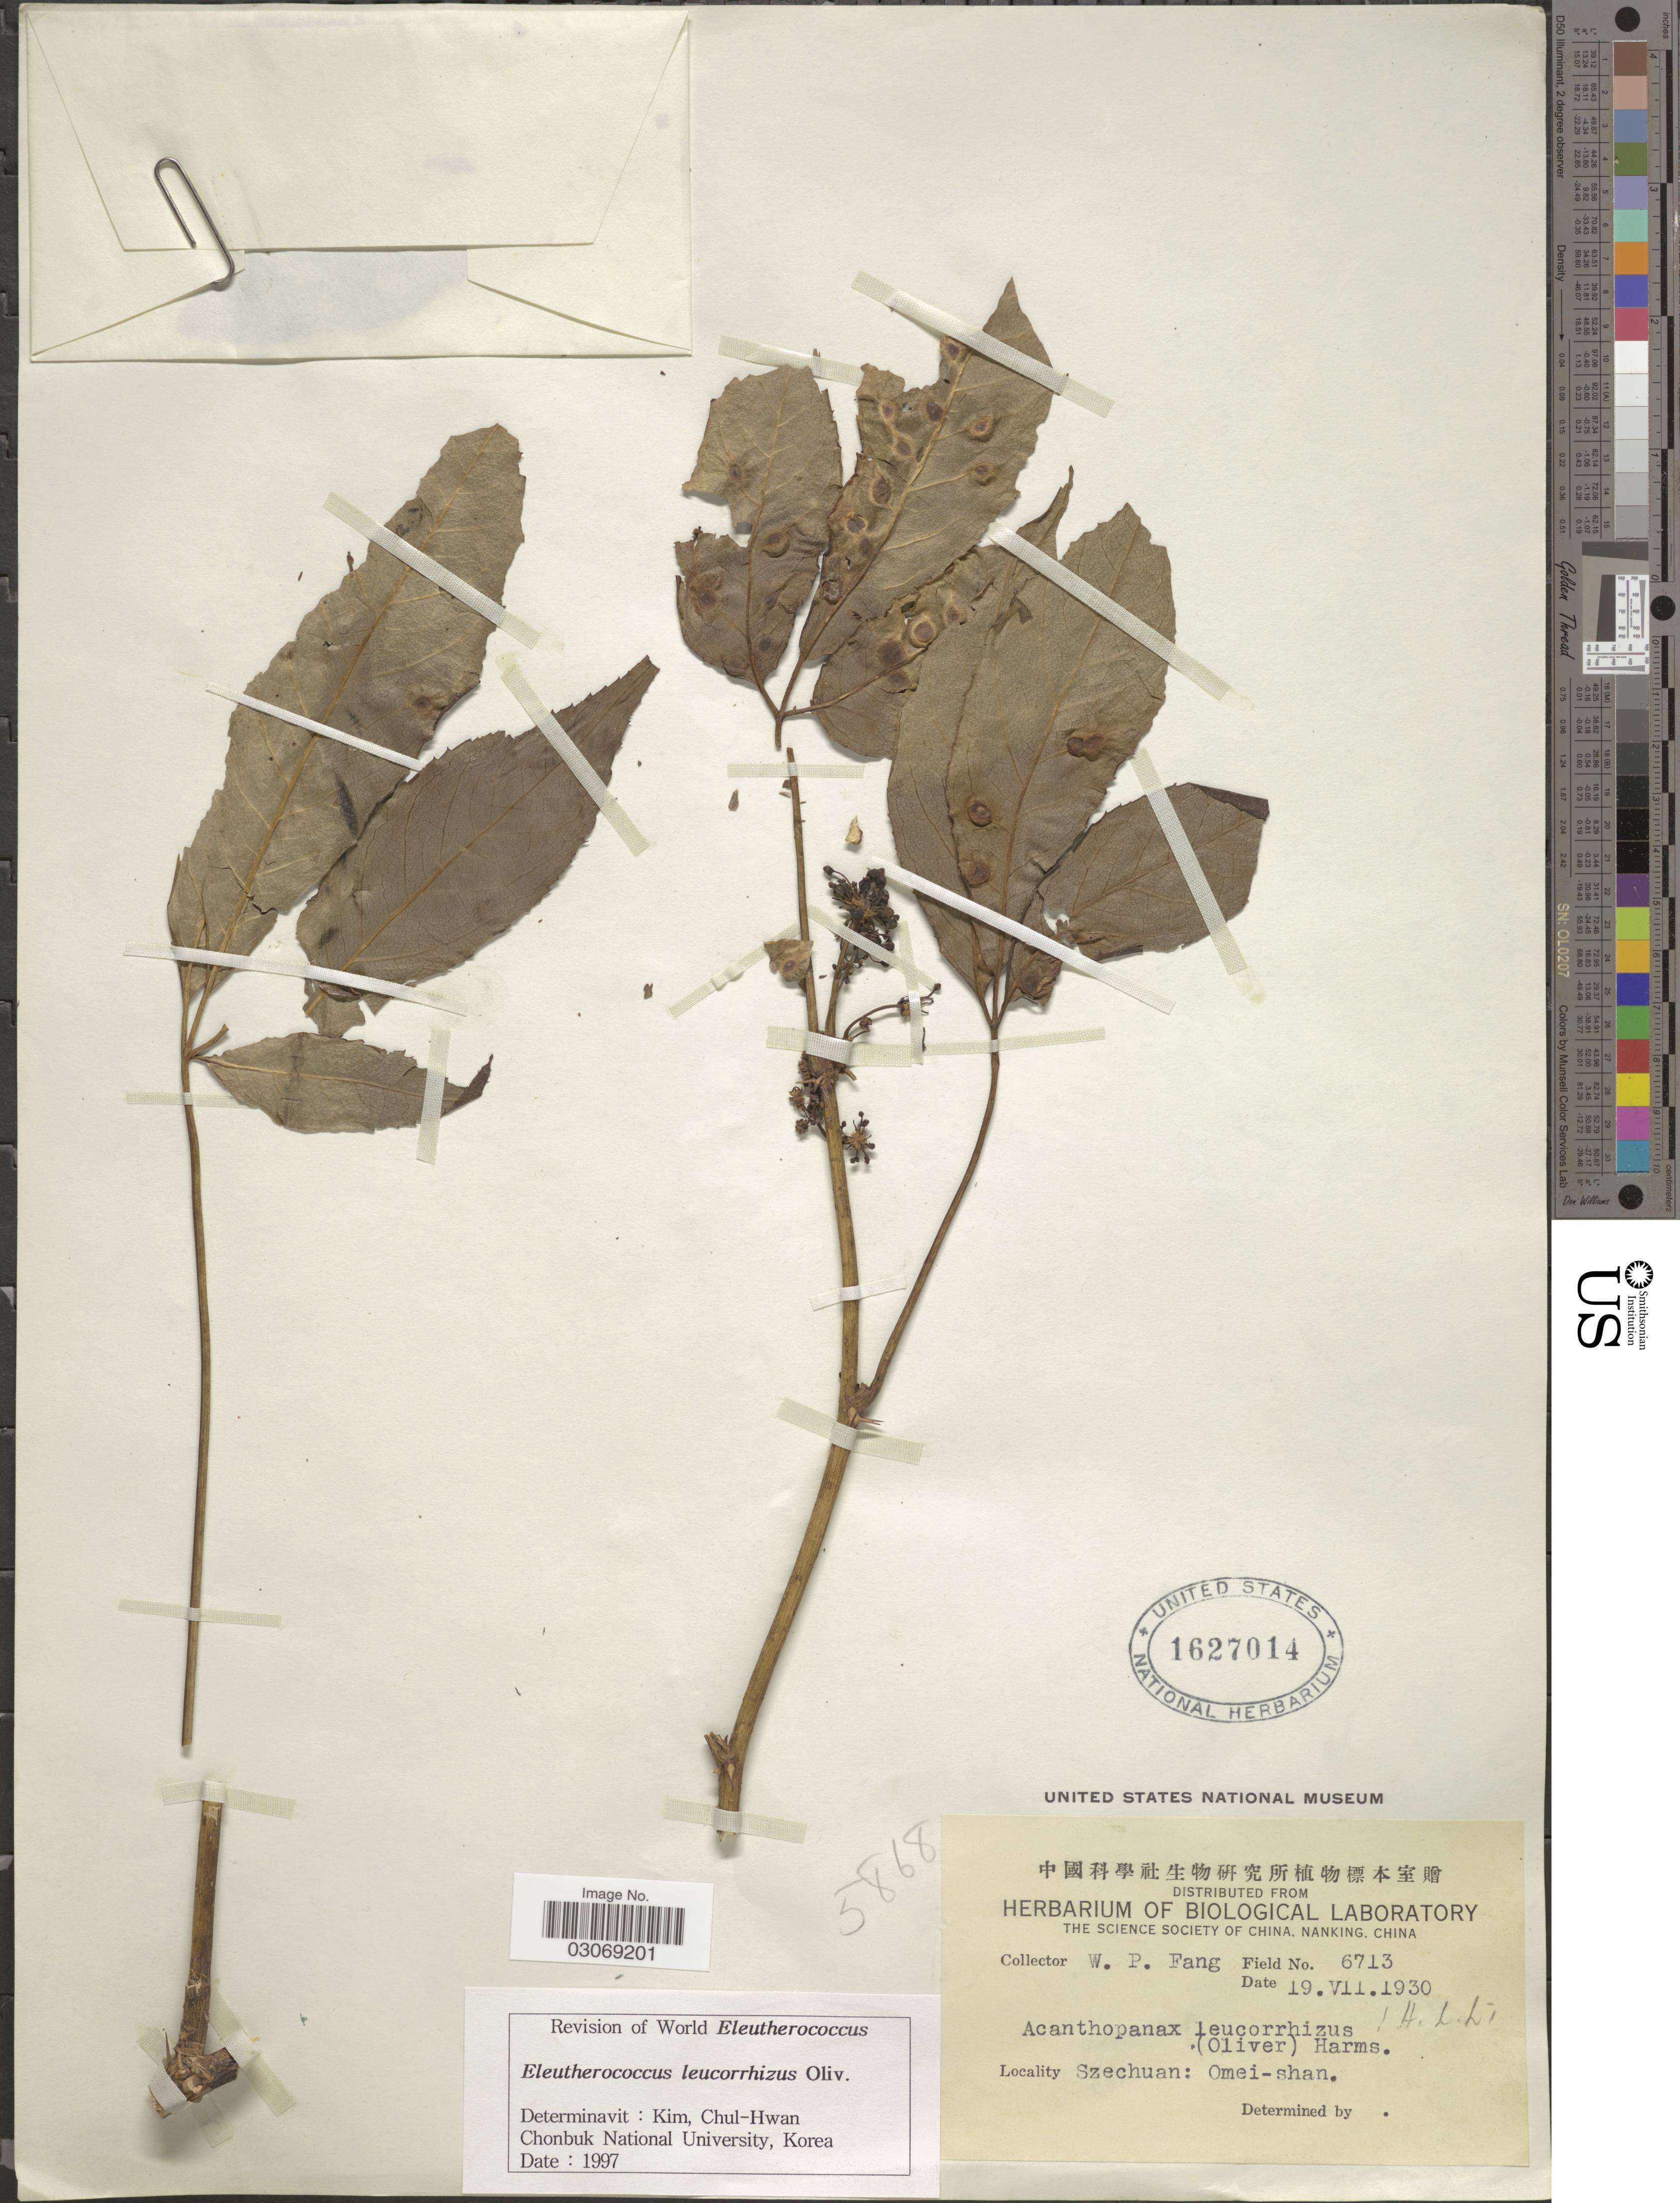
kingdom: Plantae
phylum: Tracheophyta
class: Magnoliopsida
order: Apiales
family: Araliaceae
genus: Eleutherococcus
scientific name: Eleutherococcus leucorrhizus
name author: Oliv.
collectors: W. P. Fang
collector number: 6713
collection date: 1930-07-19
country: China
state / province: Sichuan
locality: Szechuan: Omei- shan.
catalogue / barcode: US 1627014